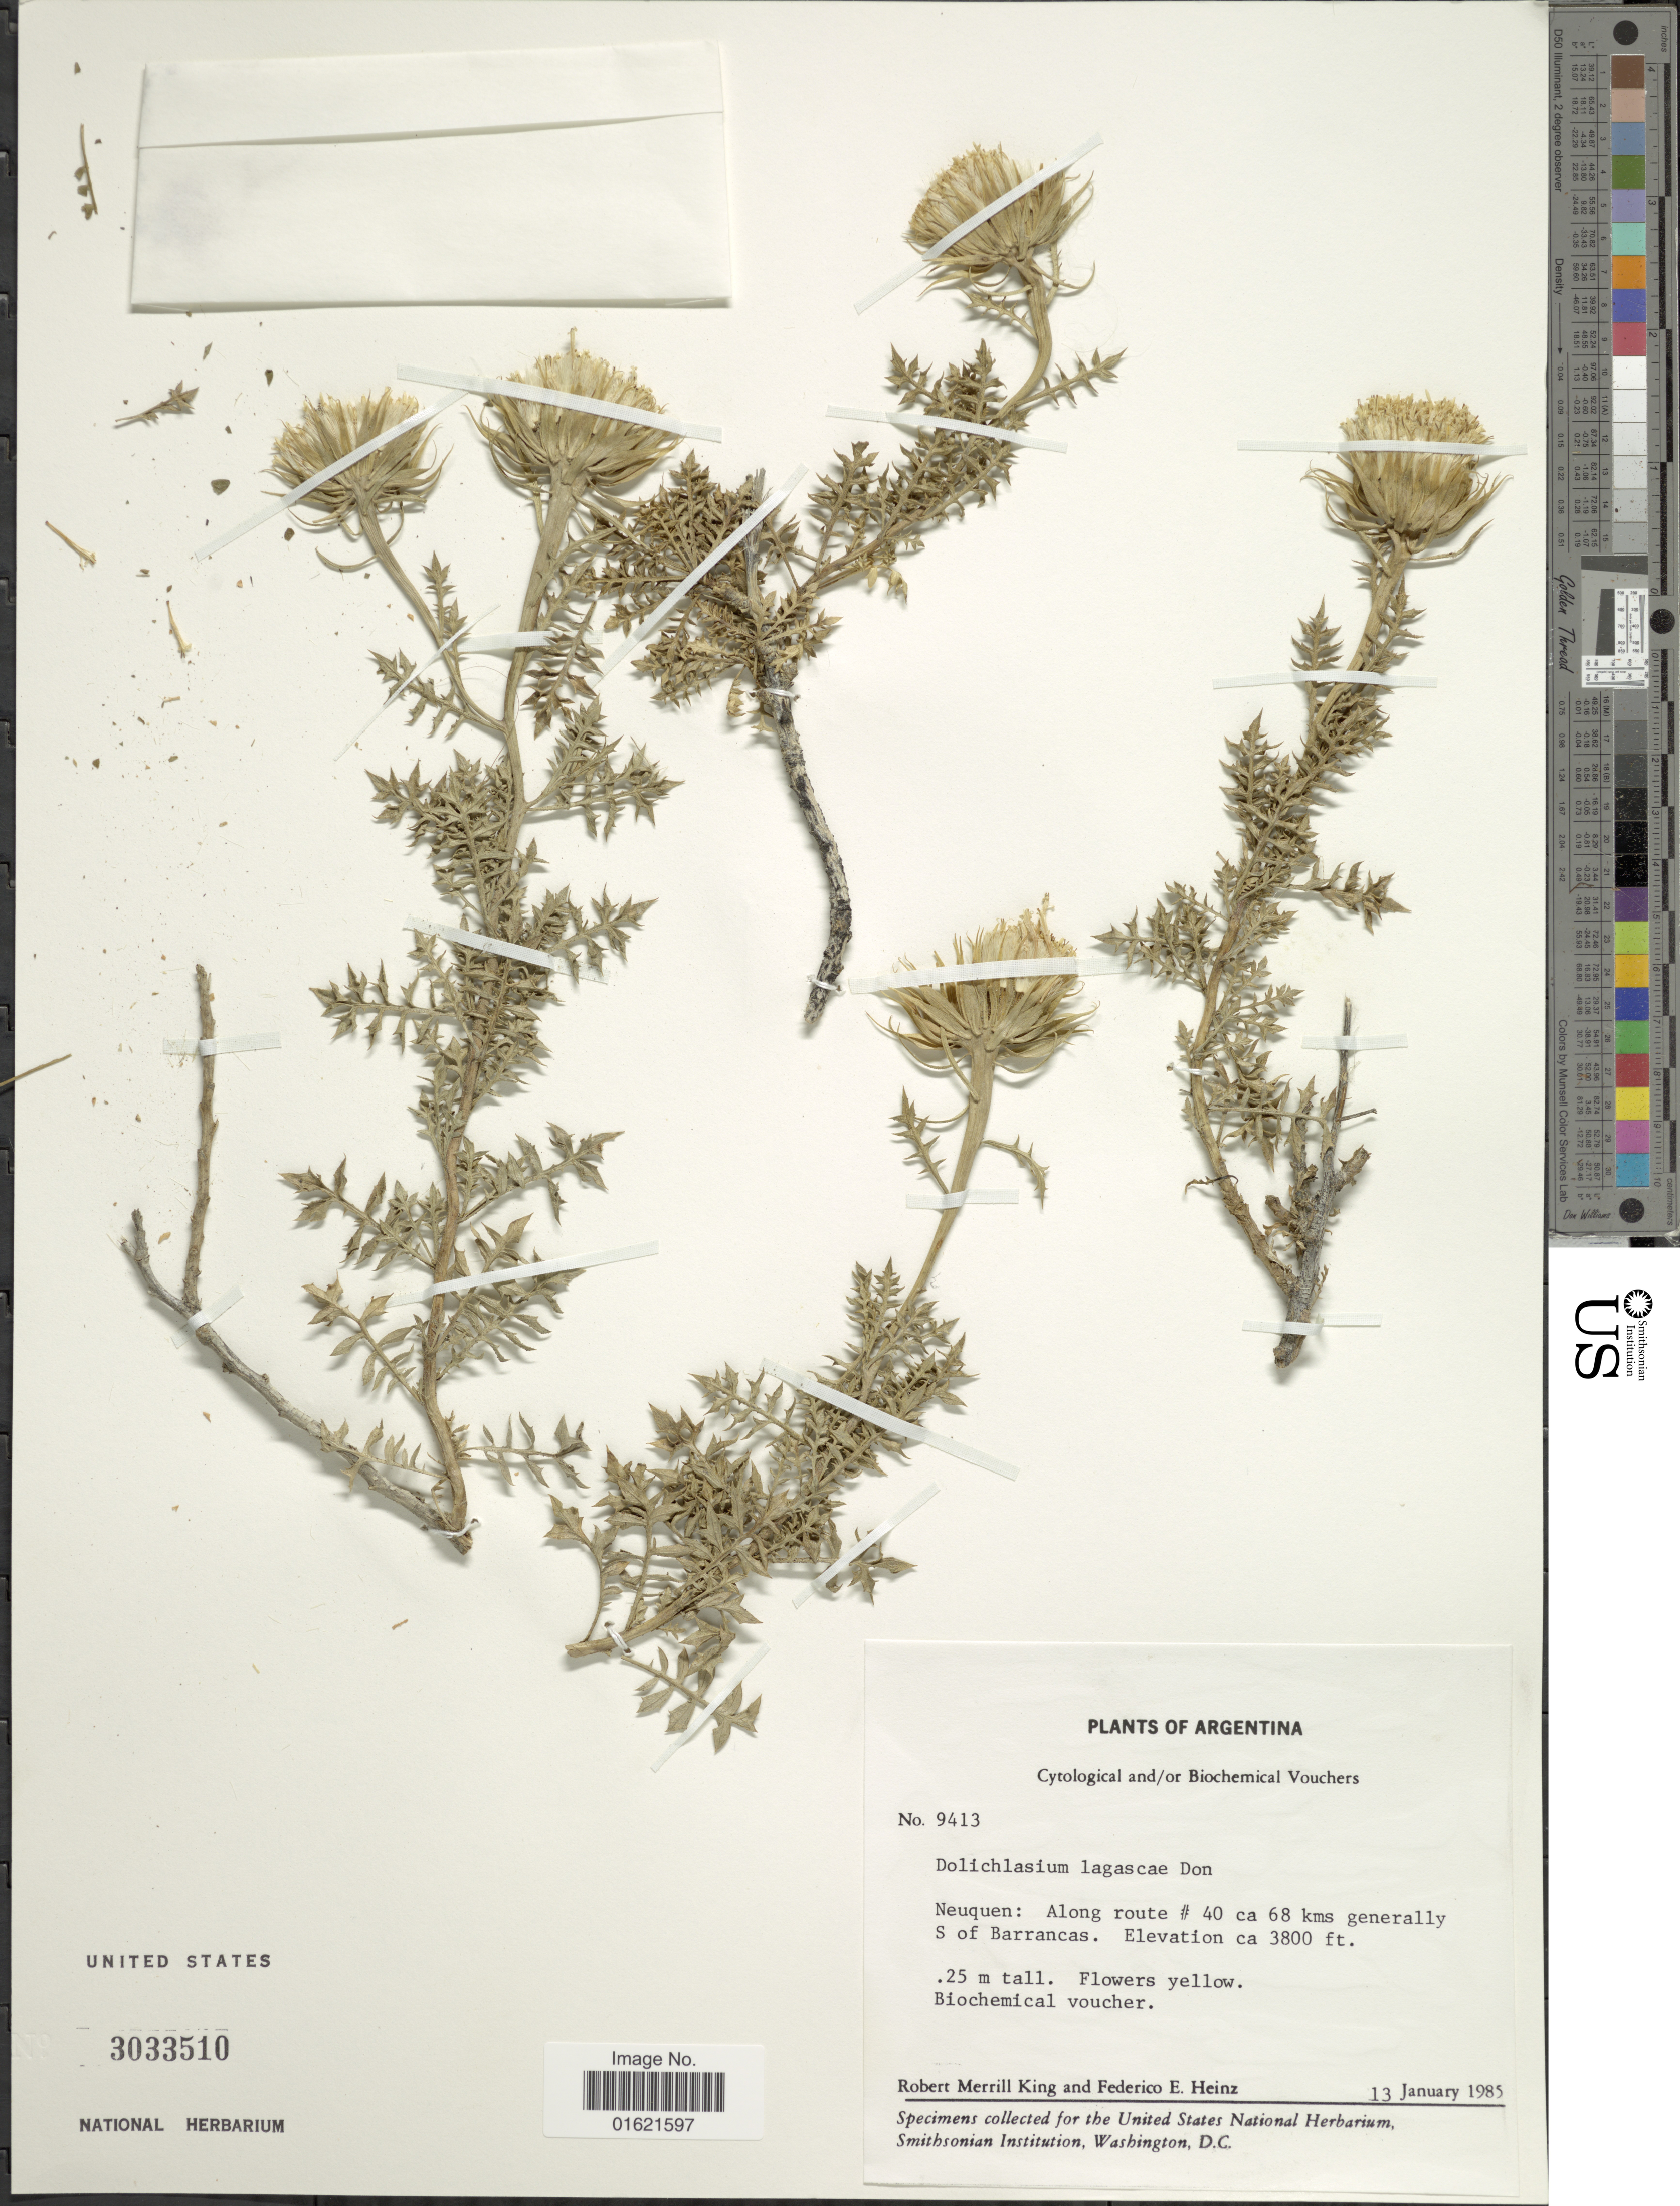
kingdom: Plantae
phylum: Tracheophyta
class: Magnoliopsida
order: Asterales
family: Asteraceae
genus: Dolichlasium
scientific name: Dolichlasium lagascae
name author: Gillies ex D. Don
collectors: R. M. King & F. Heinz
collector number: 9413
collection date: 1985-01-13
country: Argentina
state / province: Neuquen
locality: Along route # 40. 68 kms generally S of Barrancas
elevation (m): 1158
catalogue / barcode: US 3033510